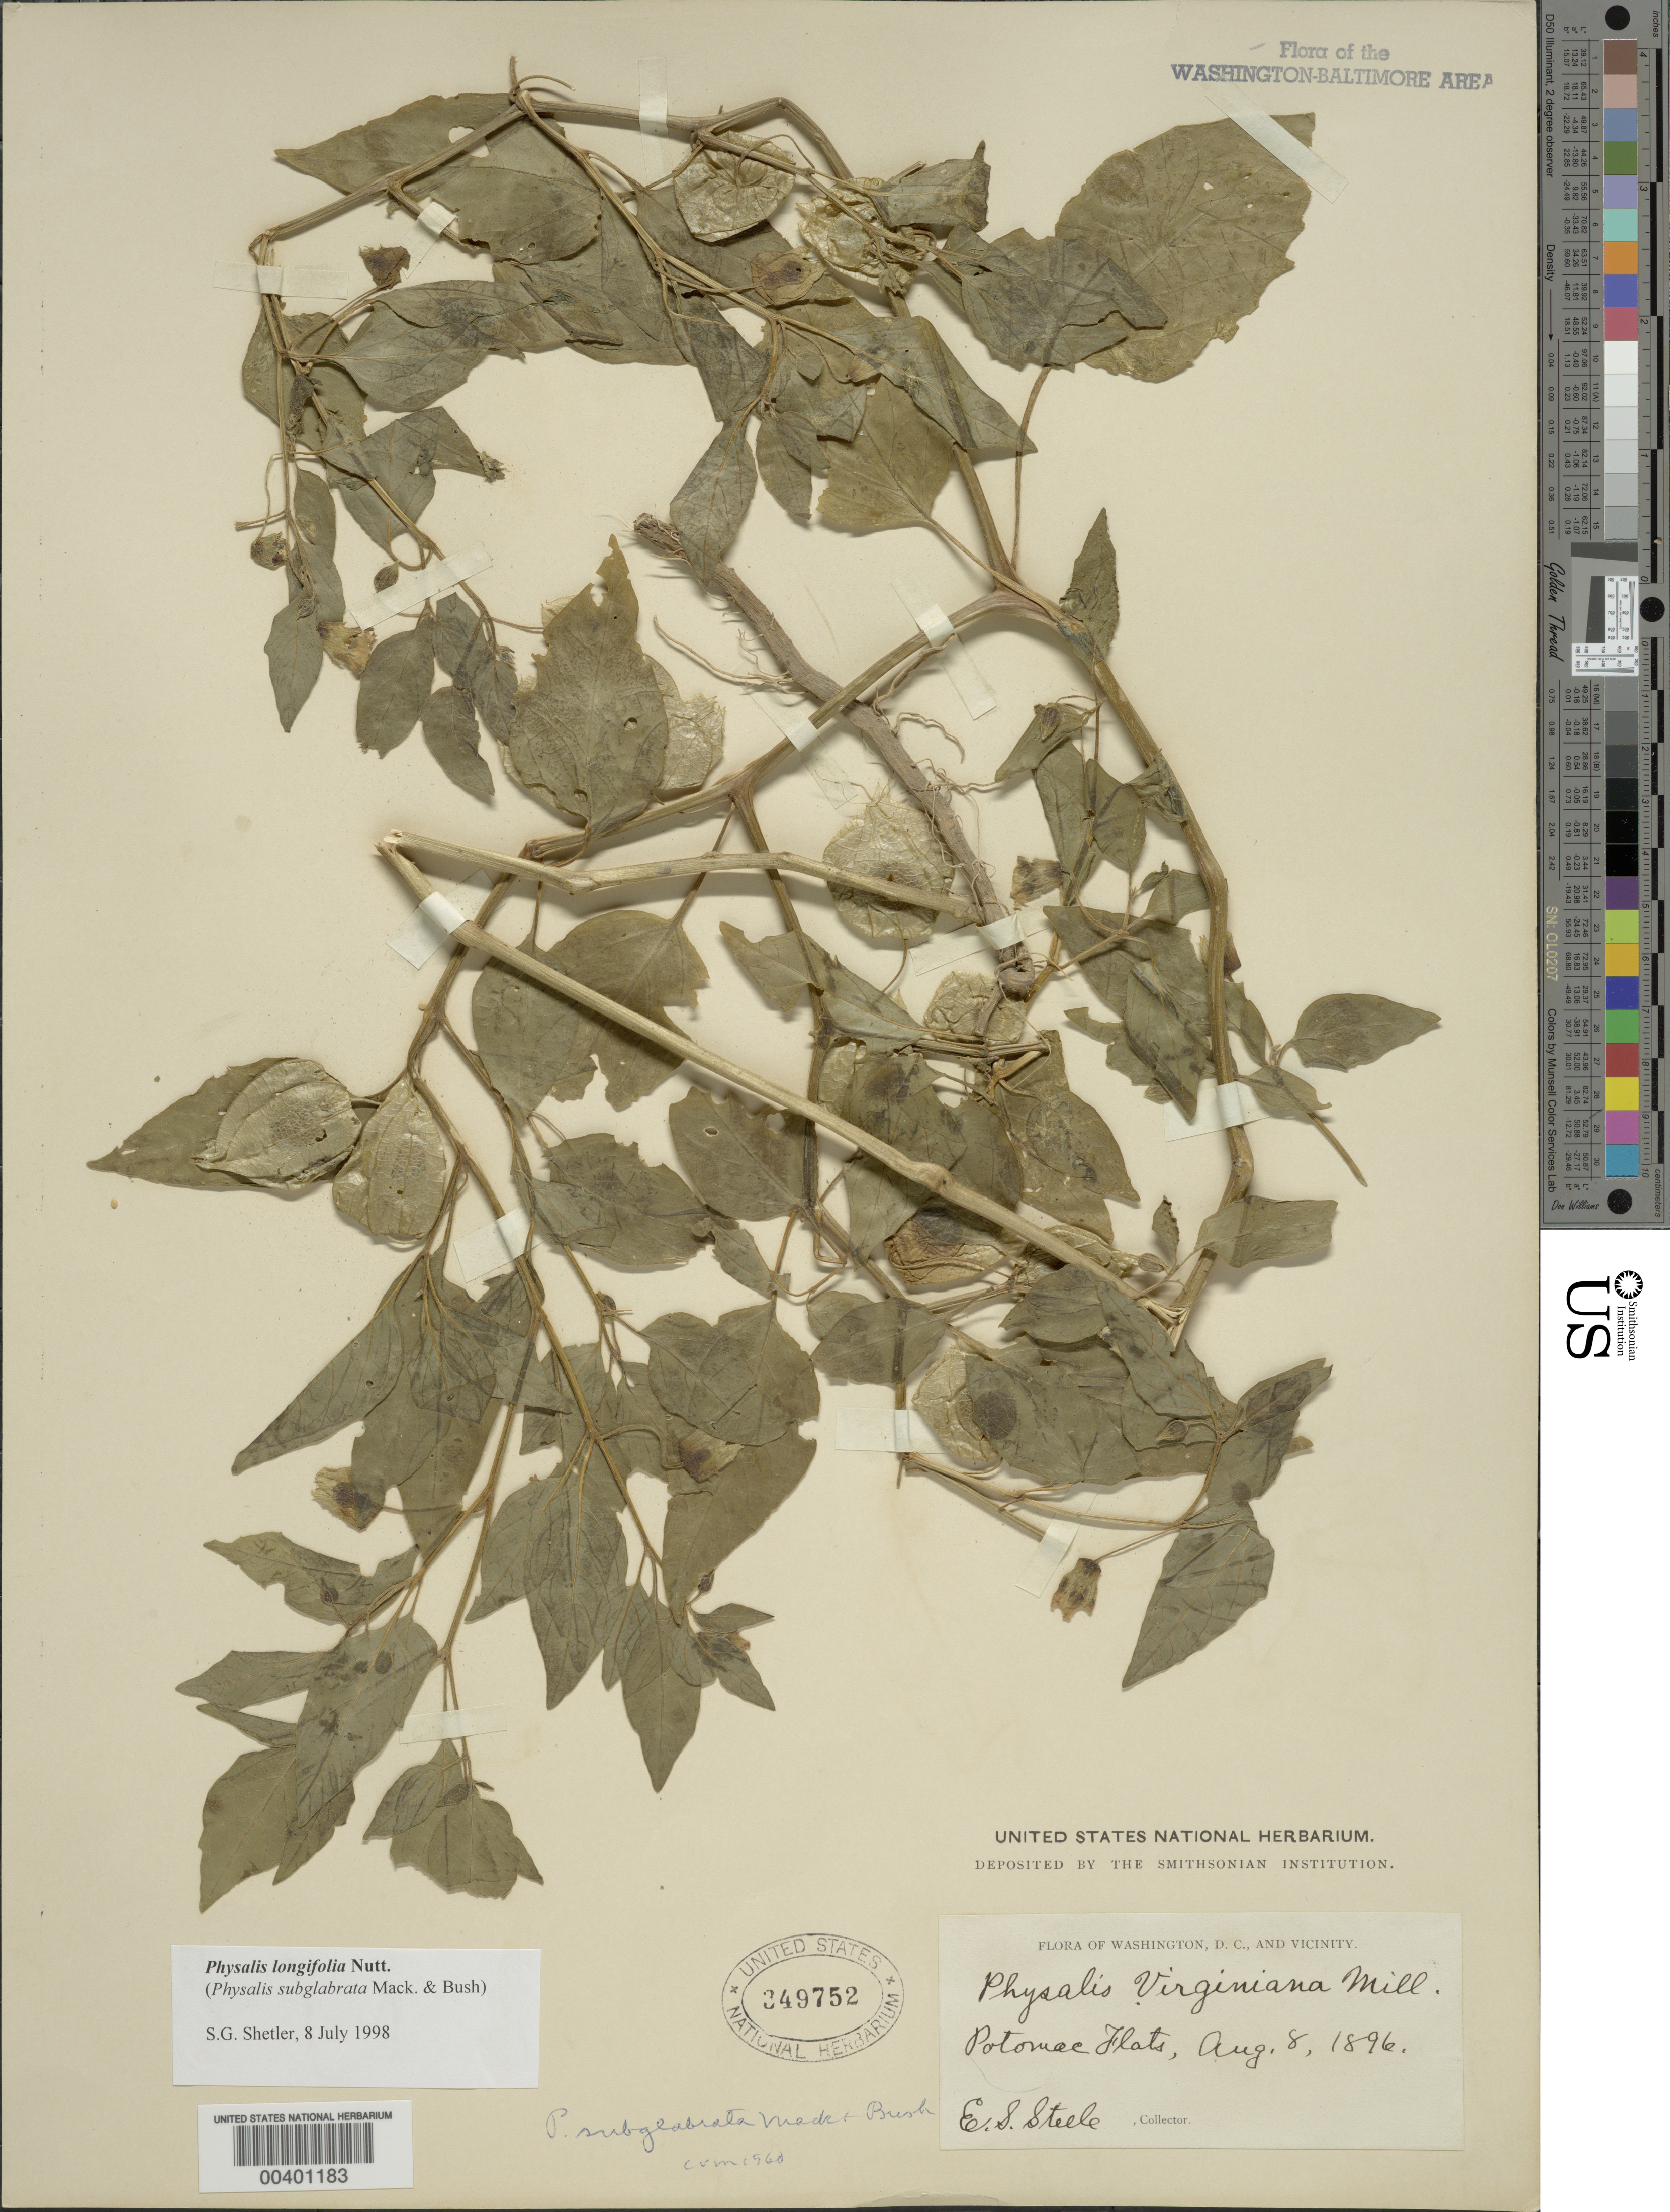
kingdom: Plantae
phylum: Tracheophyta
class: Magnoliopsida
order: Solanales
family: Solanaceae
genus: Physalis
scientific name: Physalis longifolia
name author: Nutt.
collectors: E. Steele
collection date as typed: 08 Aug 1896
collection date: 1896-08-08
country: United States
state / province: District of Columbia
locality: Potomac Flats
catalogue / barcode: US 349752